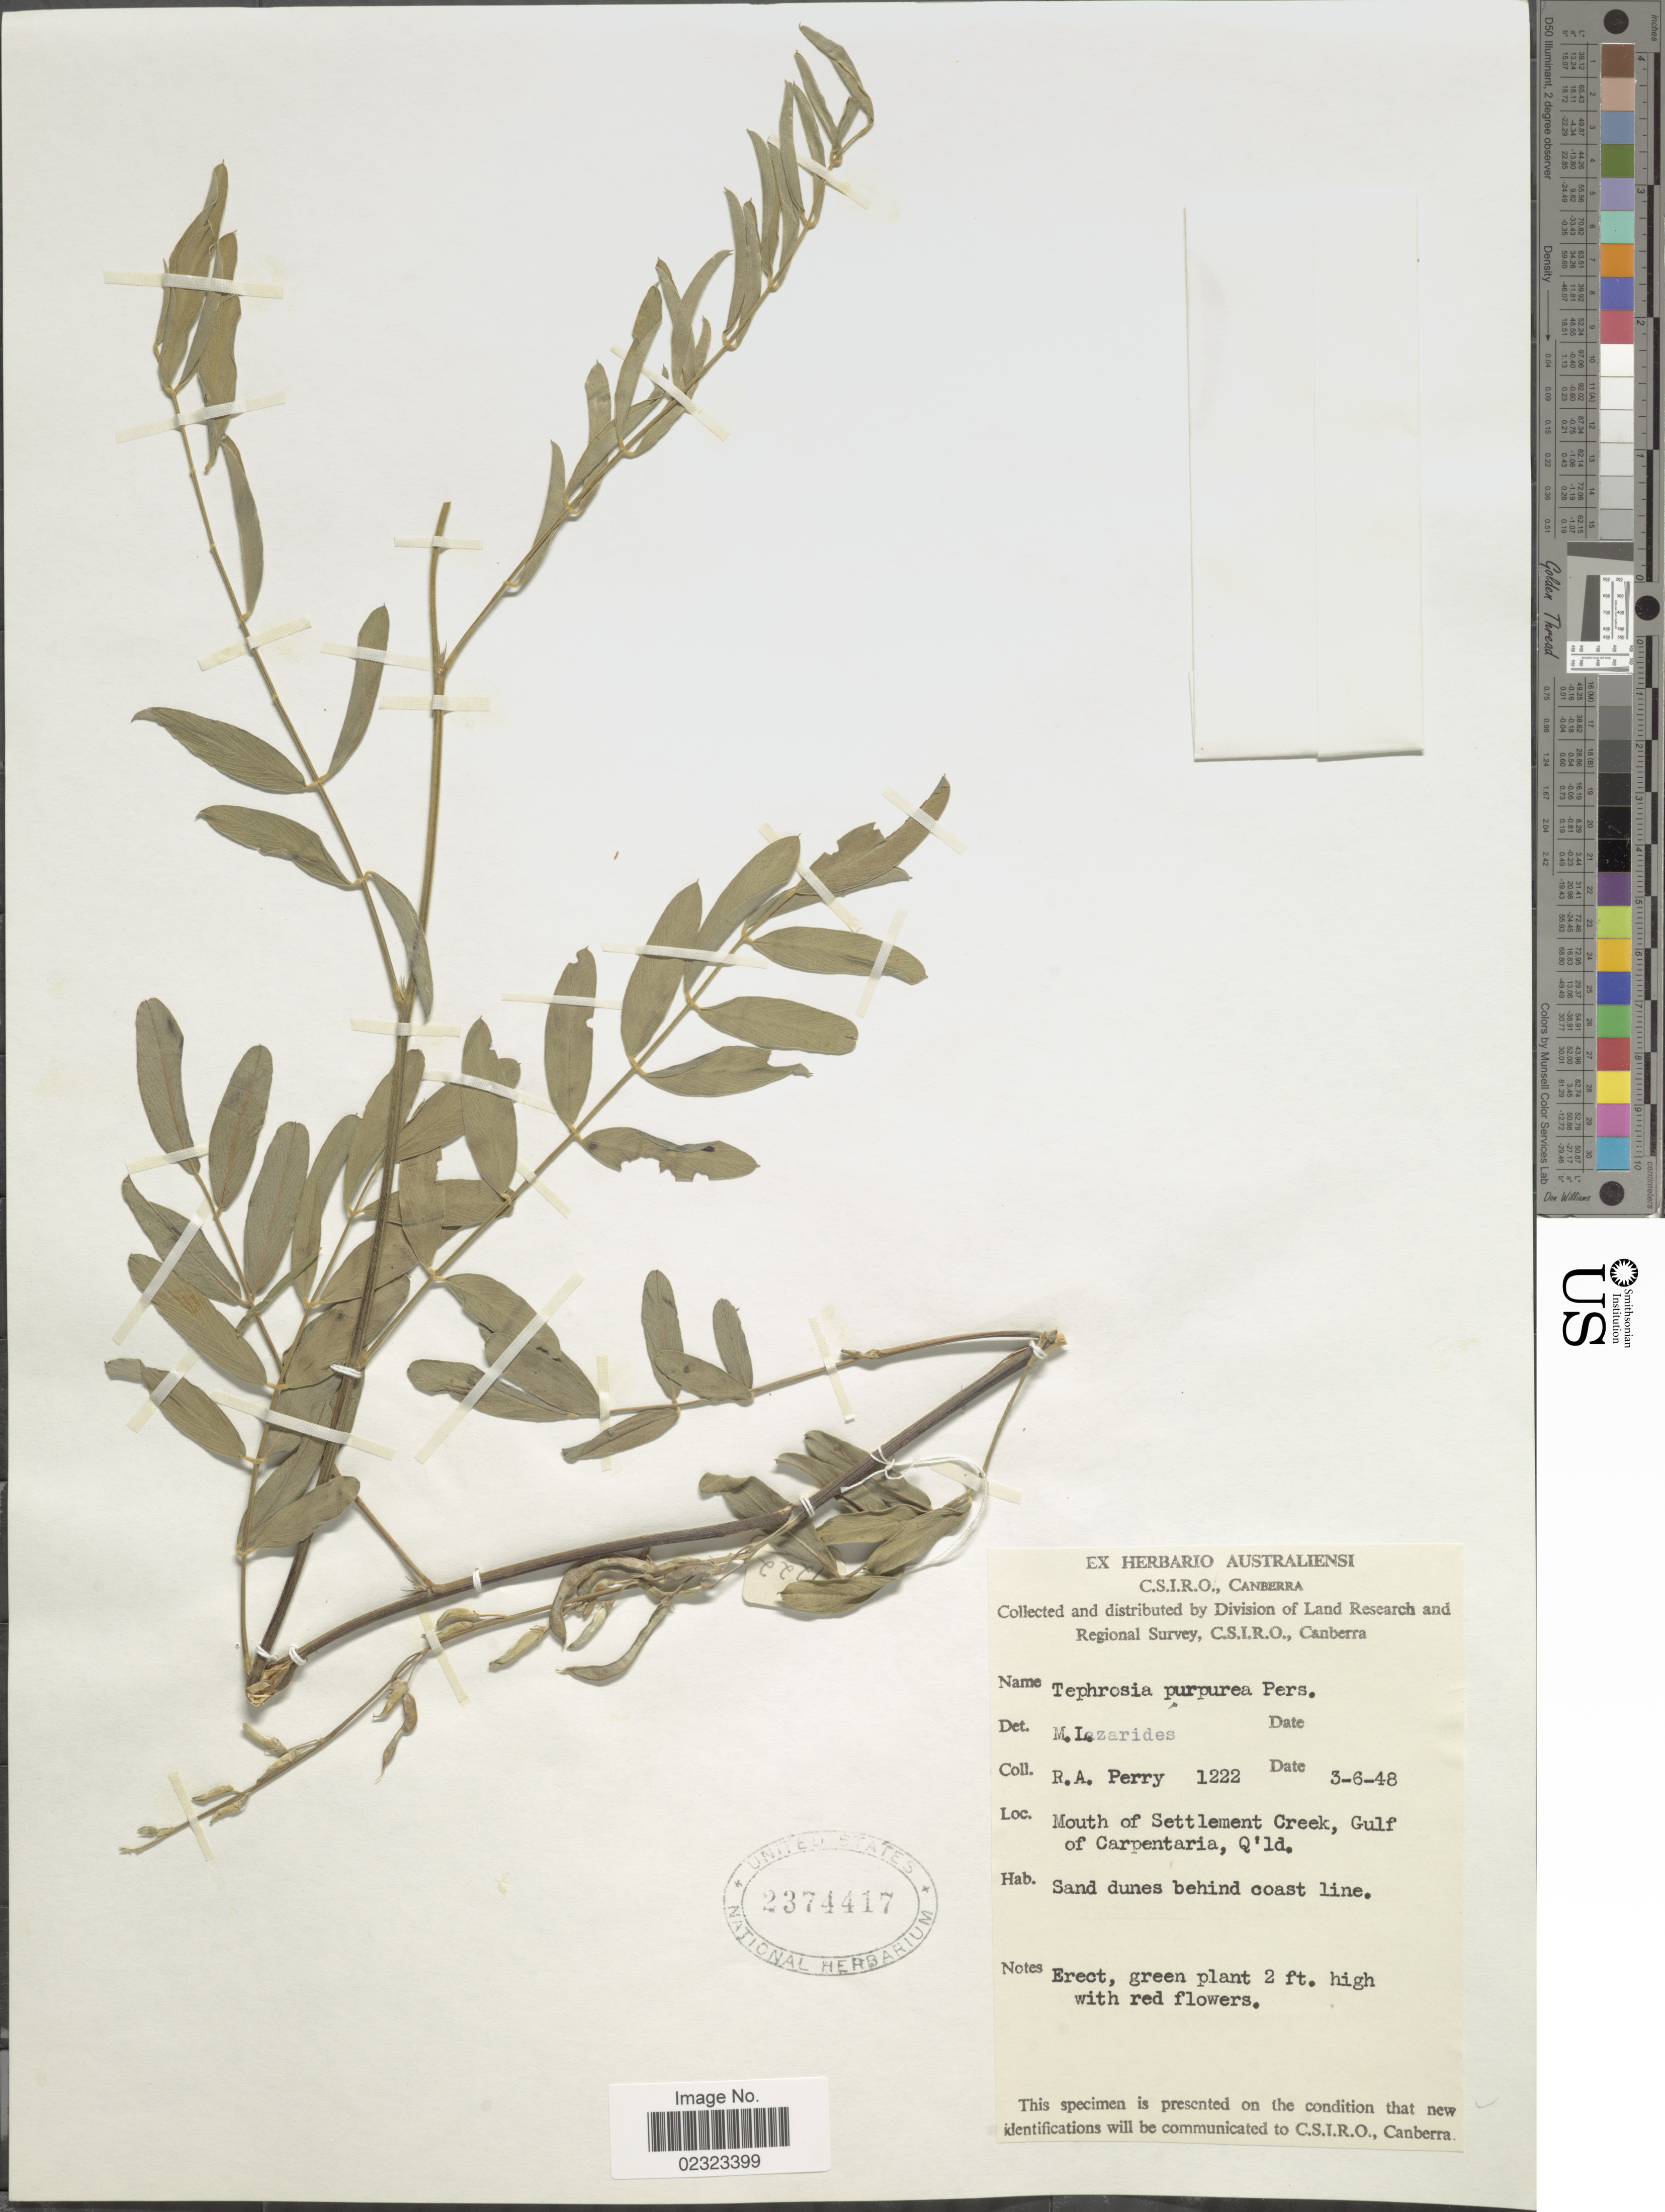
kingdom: Plantae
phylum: Tracheophyta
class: Magnoliopsida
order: Fabales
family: Fabaceae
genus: Tephrosia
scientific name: Tephrosia purpurea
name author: (L.) Pers.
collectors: Perry, R. A.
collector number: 1222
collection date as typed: Transcribed d/m/y: 3/6/48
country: Australia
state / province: Queensland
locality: Mouth of Settlement Creek, Gulf of Carpentaria, sand dunes behind coast line.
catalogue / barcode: US 2374417